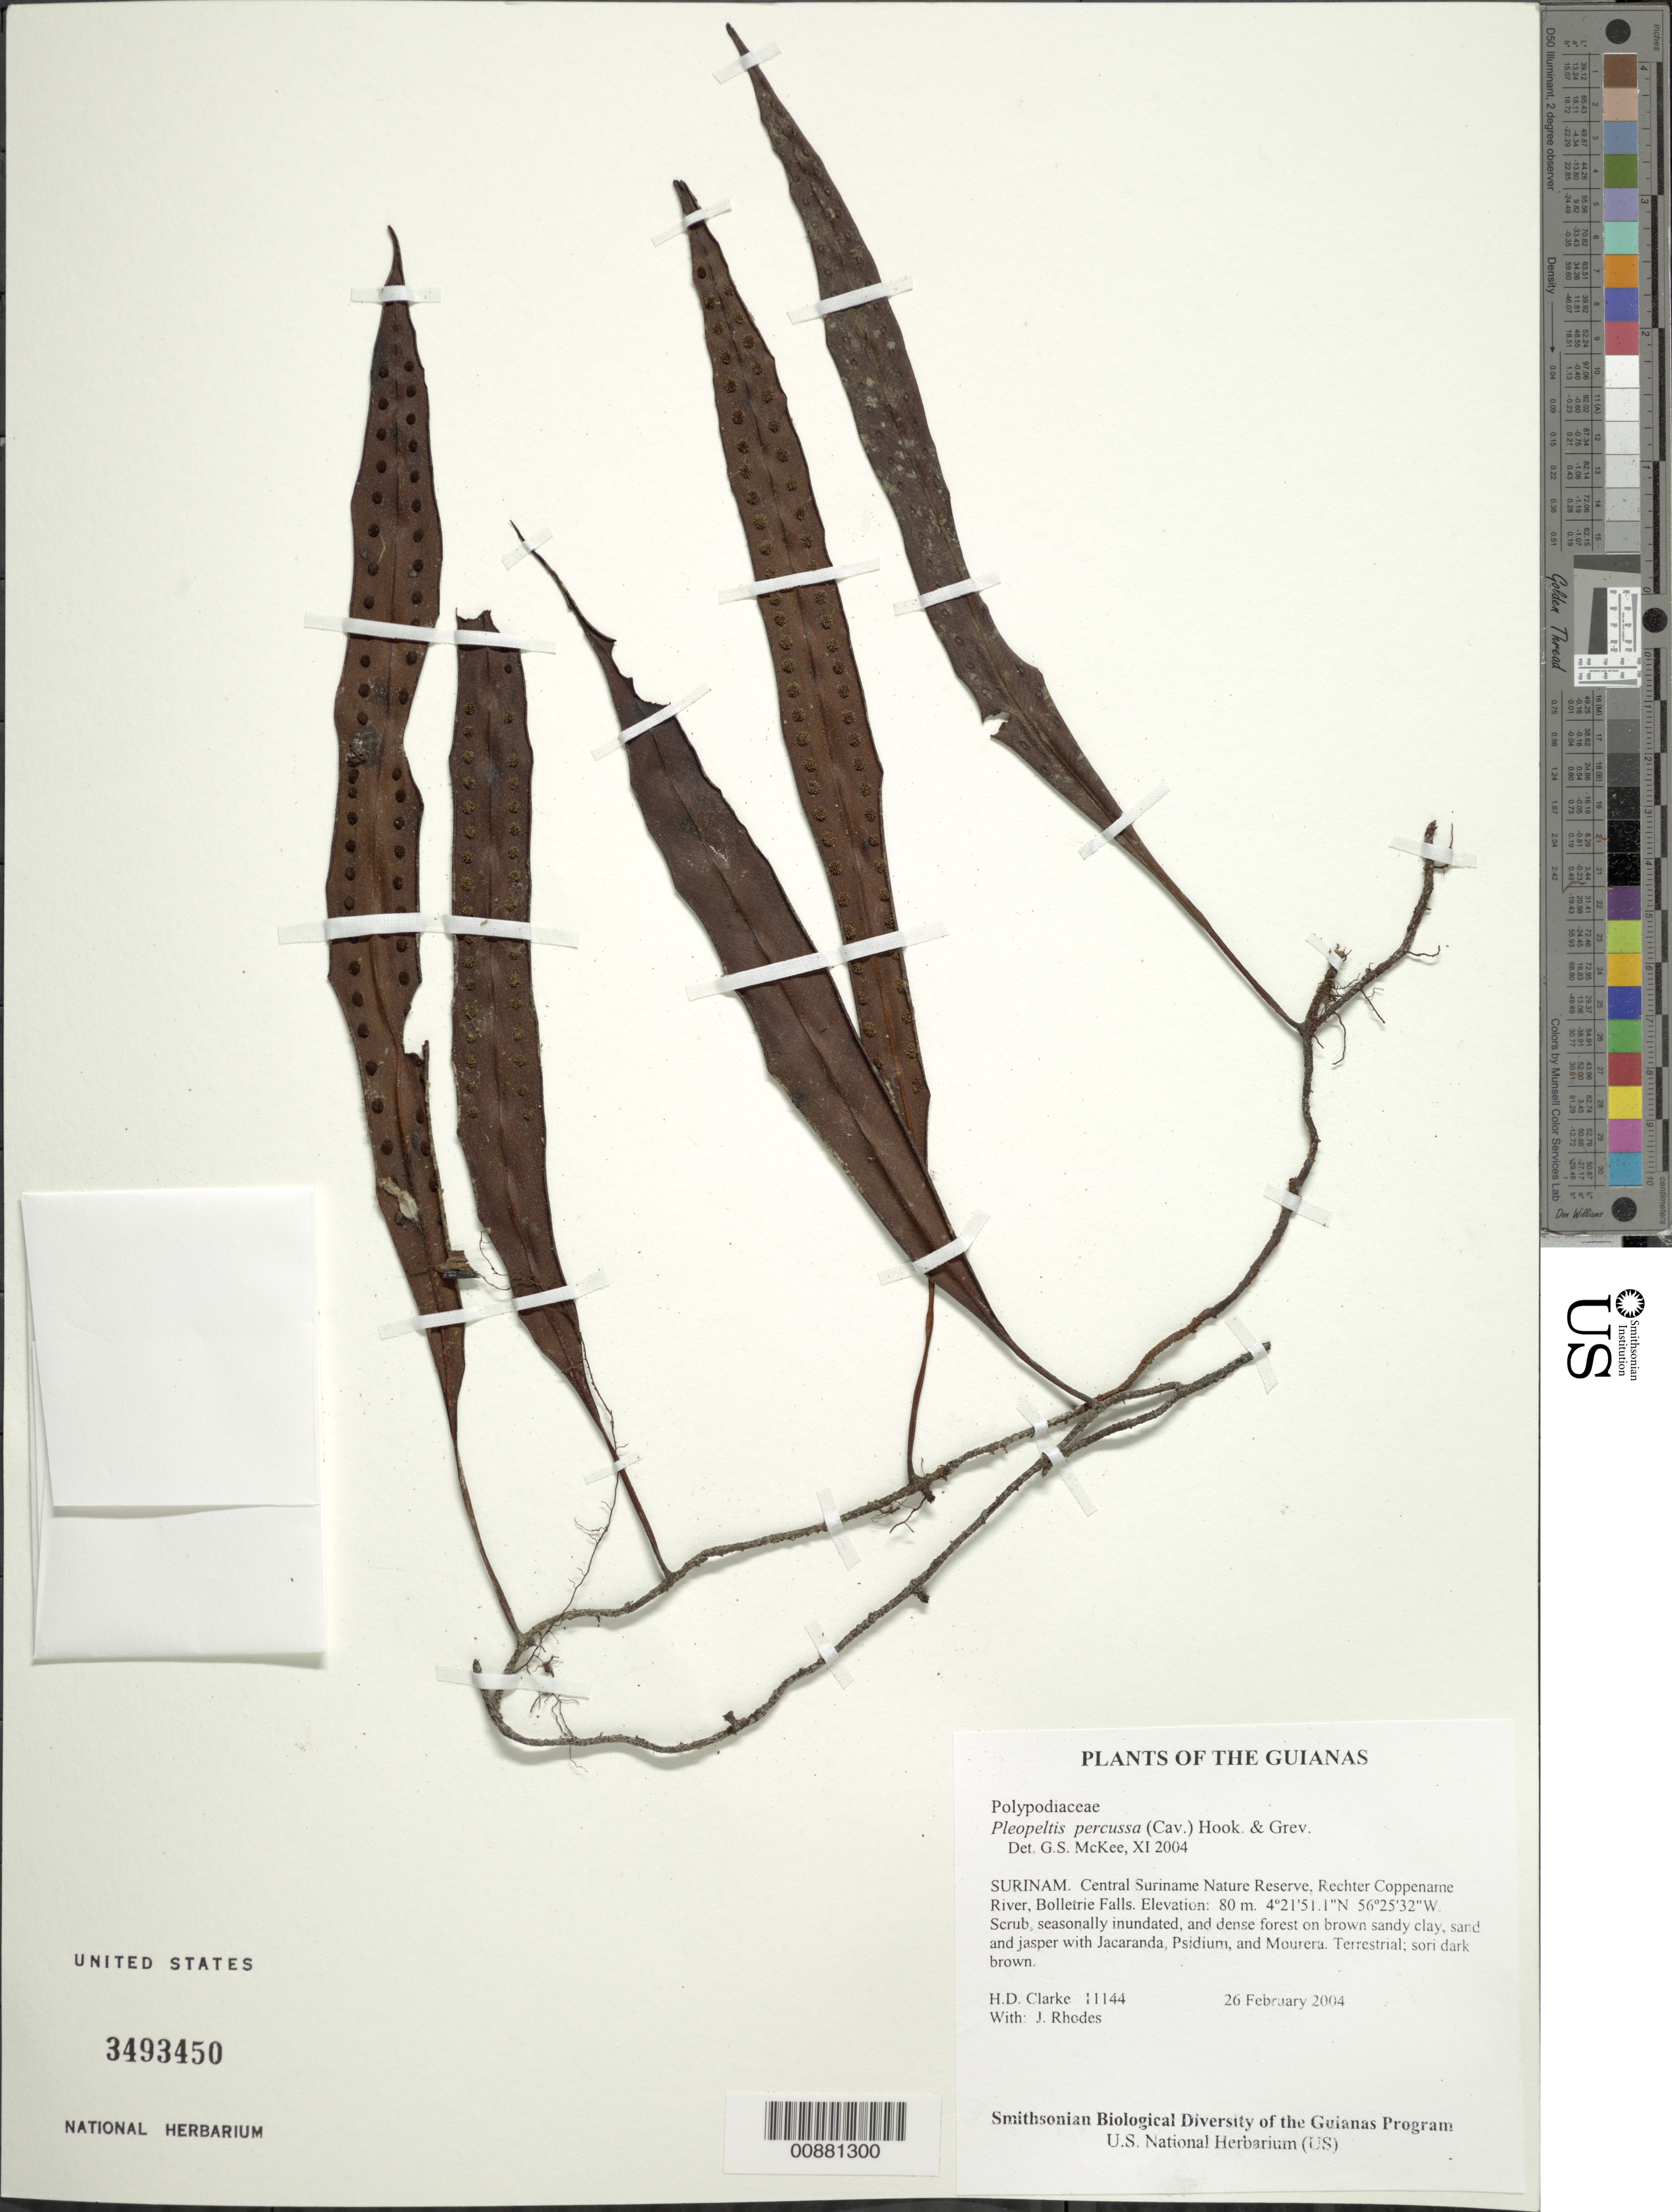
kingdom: Plantae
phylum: Tracheophyta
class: Polypodiopsida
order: Polypodiales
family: Polypodiaceae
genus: Microgramma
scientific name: Microgramma percussa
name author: (Cav.) de la Sota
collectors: H. D. Clarke & J. Rhodes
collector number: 11144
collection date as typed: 26 February 2004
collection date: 2004-02-26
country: Suriname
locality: Central Suriname Nature Reserve, Rechter Coppename River, Bolletrie Falls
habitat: Scrub, seasonally inundated, and dense forest on brown sandy clay, sand and jasper with Jacaranda, Psidium, and Mourera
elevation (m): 80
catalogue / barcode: US 3493450